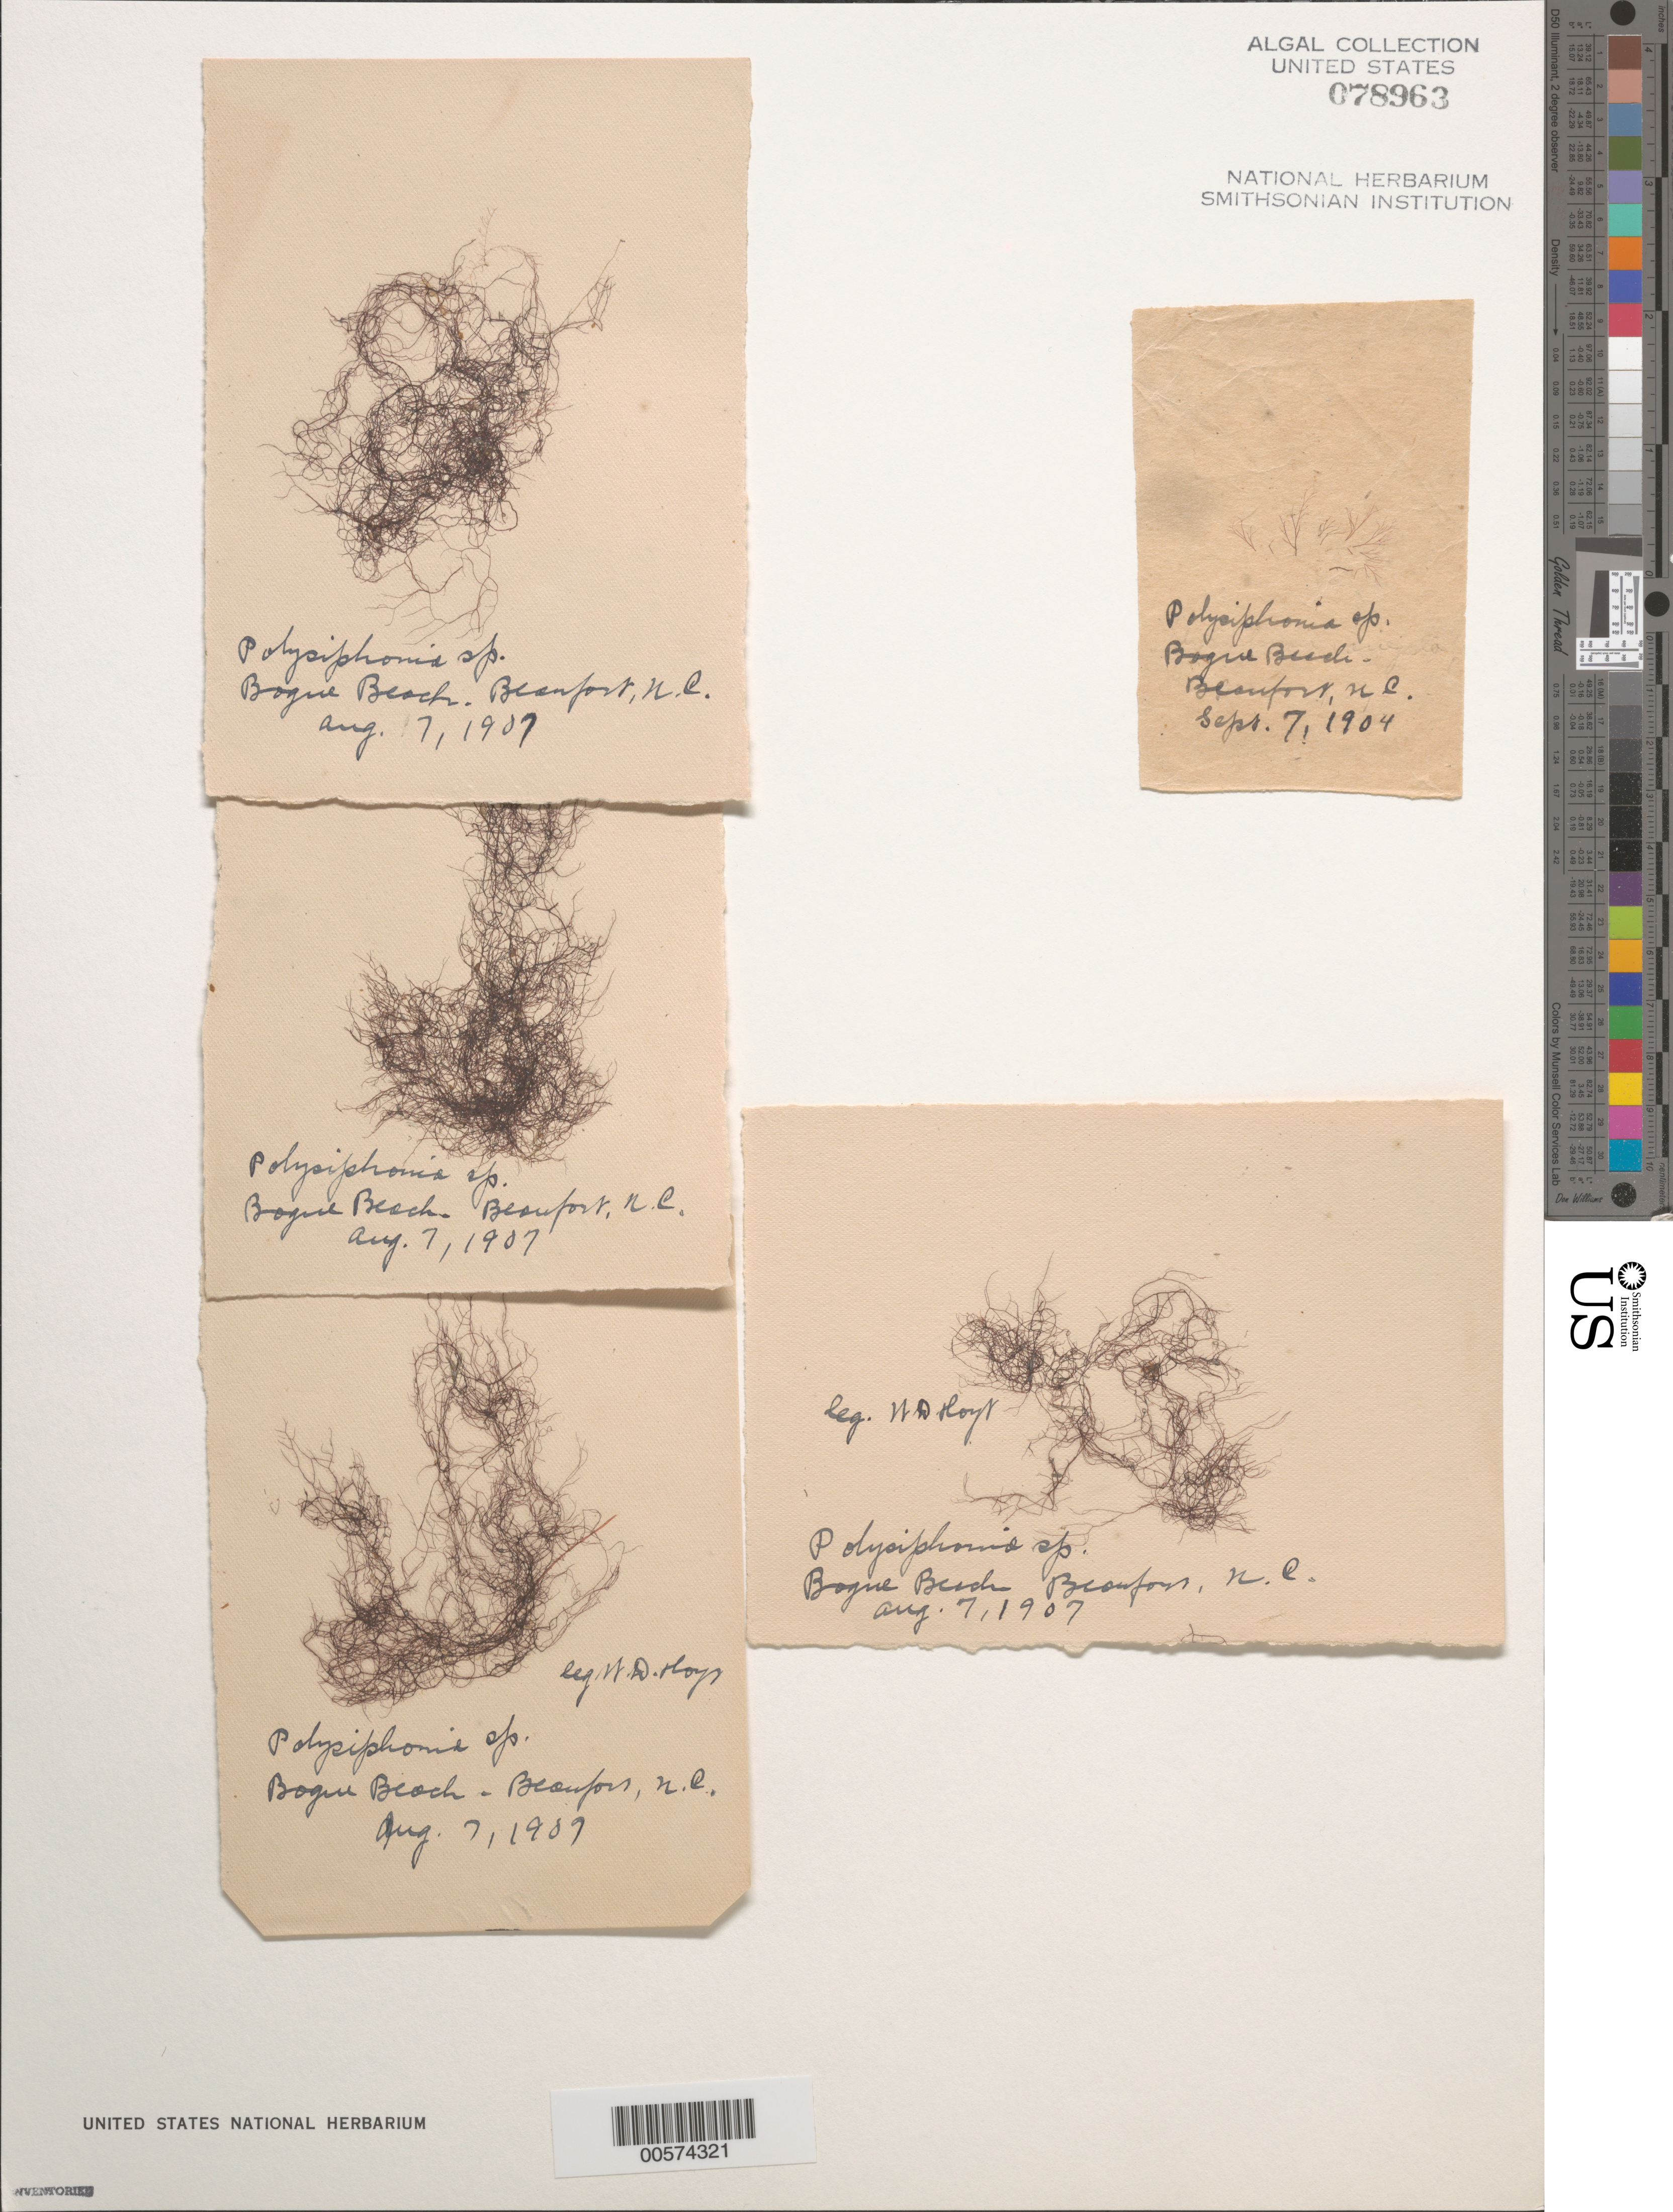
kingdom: Plantae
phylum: Rhodophyta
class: Florideophyceae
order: Ceramiales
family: Rhodomelaceae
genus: Polysiphonia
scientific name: Polysiphonia sp.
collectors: W. D. Hoyt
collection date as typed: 07 Aug 1907 AND 07 Sep 1907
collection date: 1907-08-07,1907-09-07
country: United States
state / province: North Carolina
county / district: Carteret County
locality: Beaufort, Bogue Beach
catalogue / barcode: US 78963